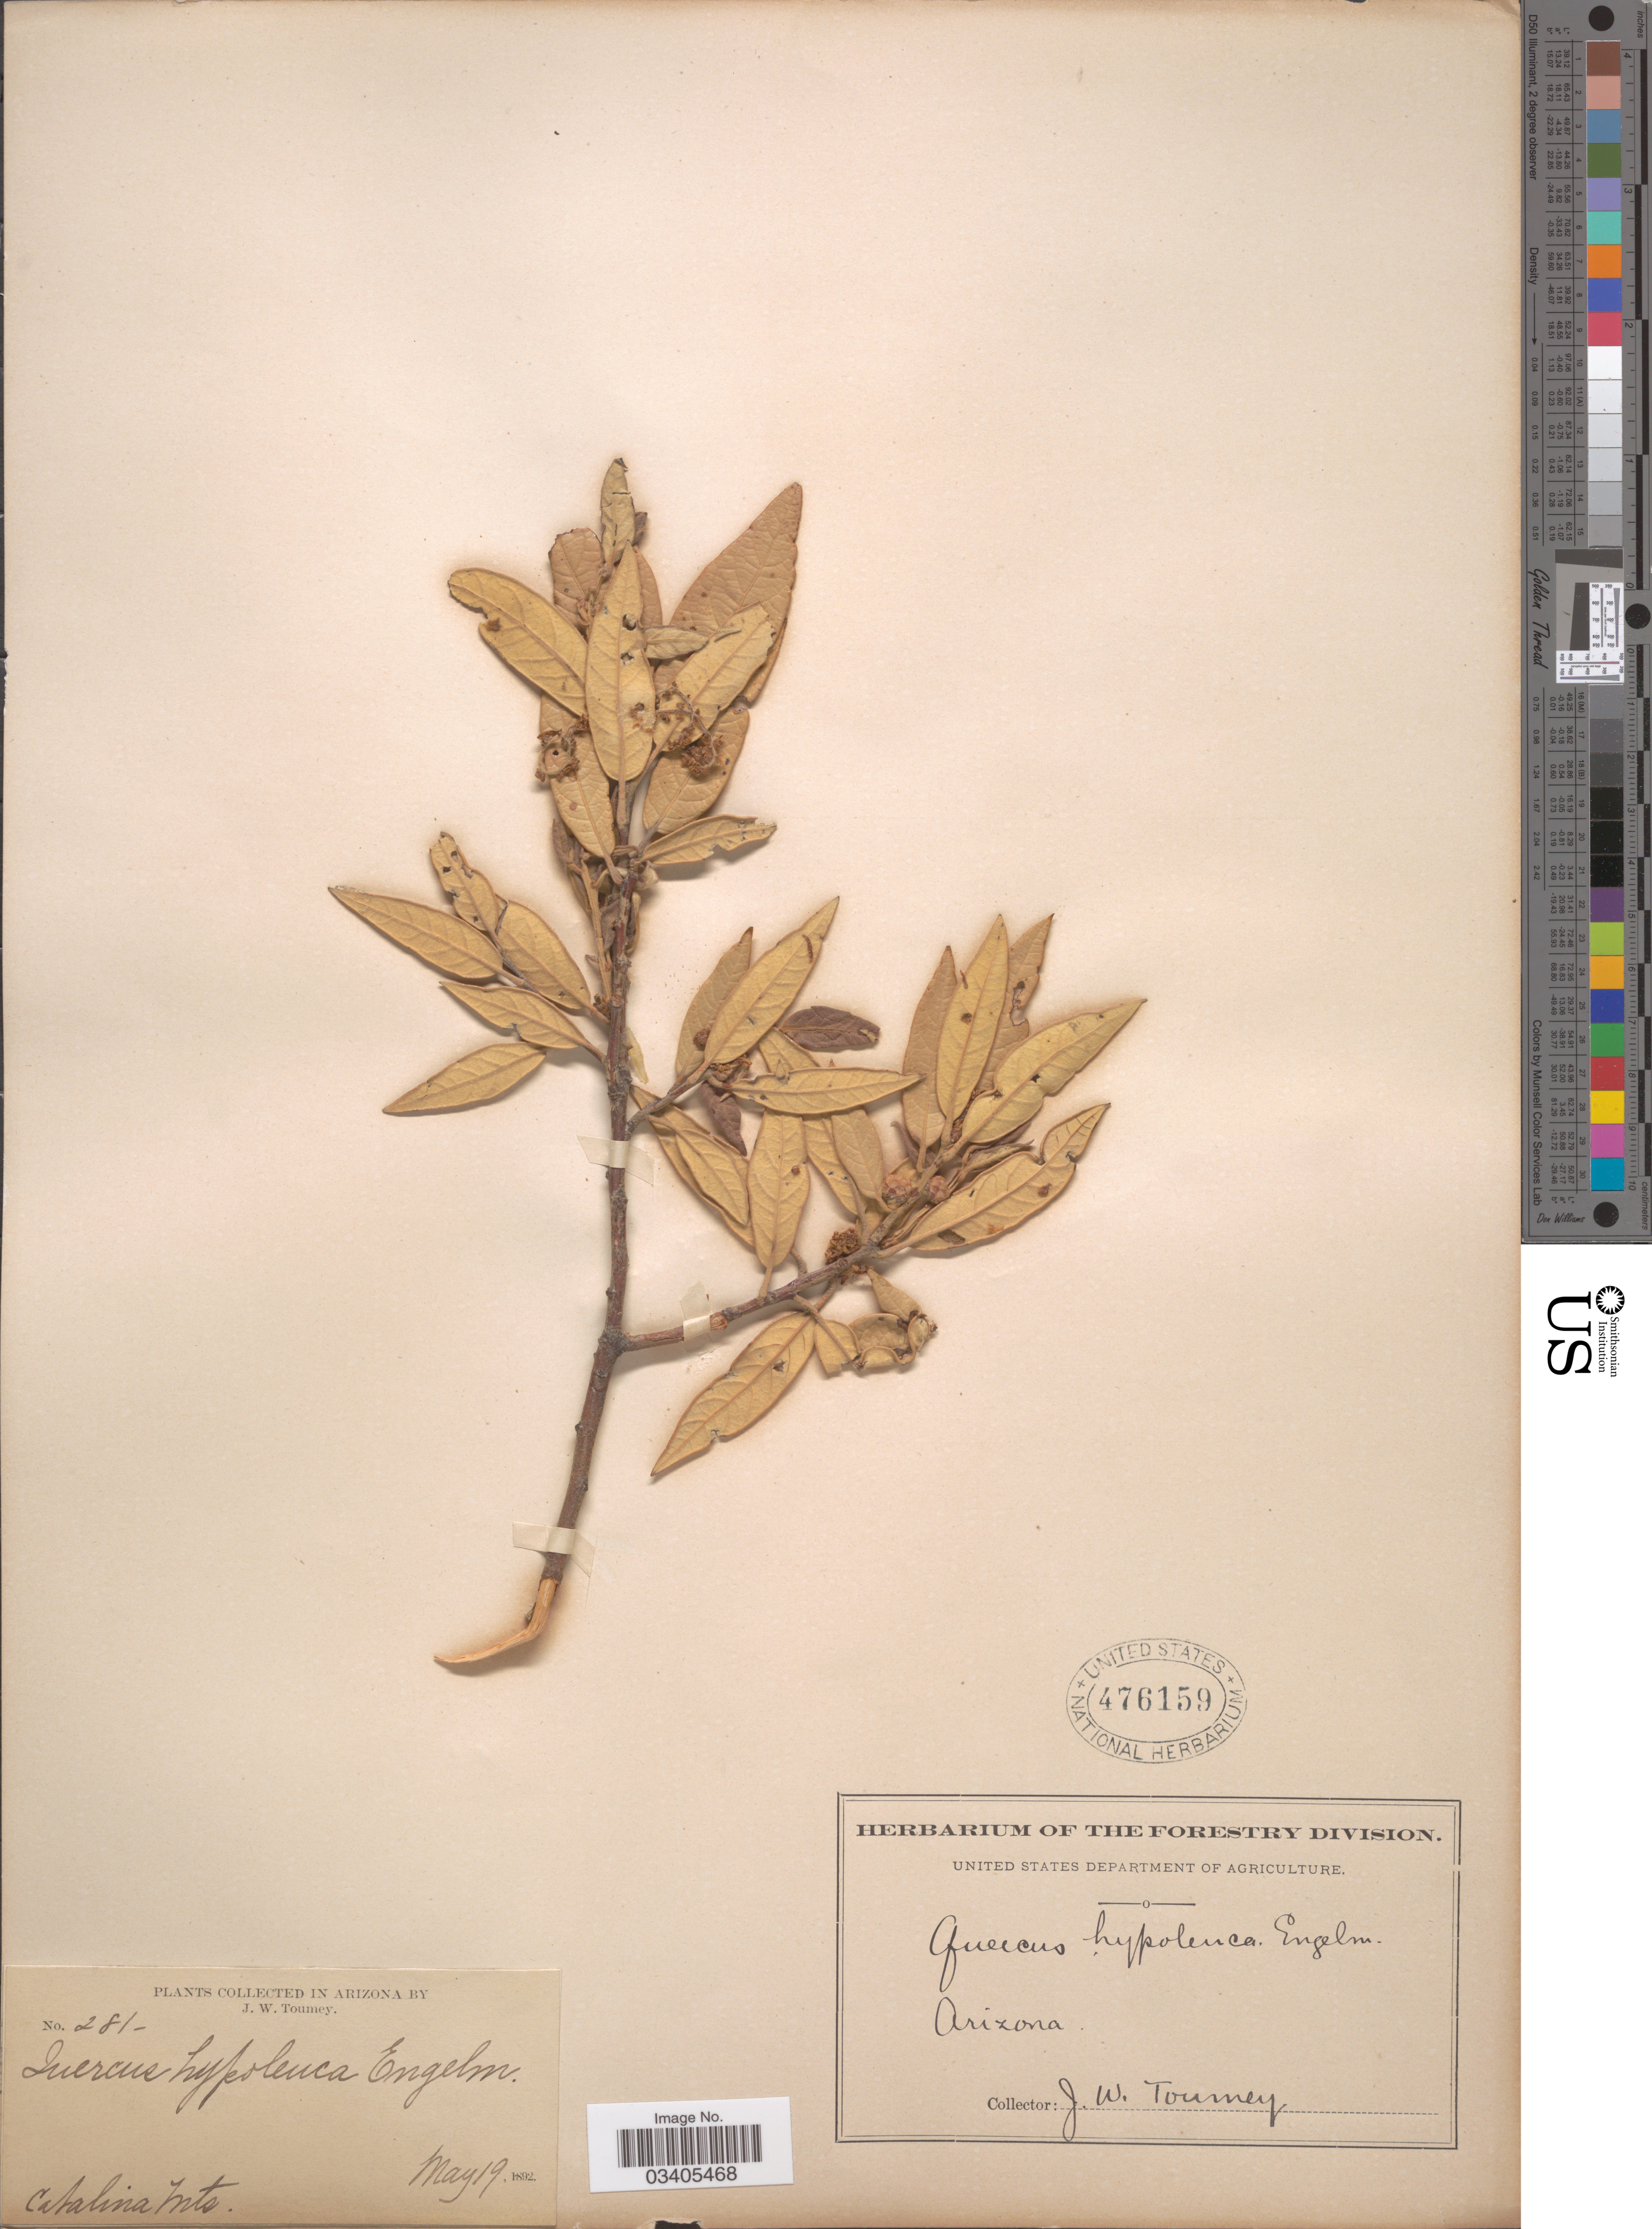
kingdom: Plantae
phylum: Tracheophyta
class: Magnoliopsida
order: Fagales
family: Fagaceae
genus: Quercus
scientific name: Quercus hypoleucoides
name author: A. Camus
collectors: J. W. Toumey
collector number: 281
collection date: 1892-05-19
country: United States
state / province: Arizona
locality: Catalina Mts.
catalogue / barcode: US 476159